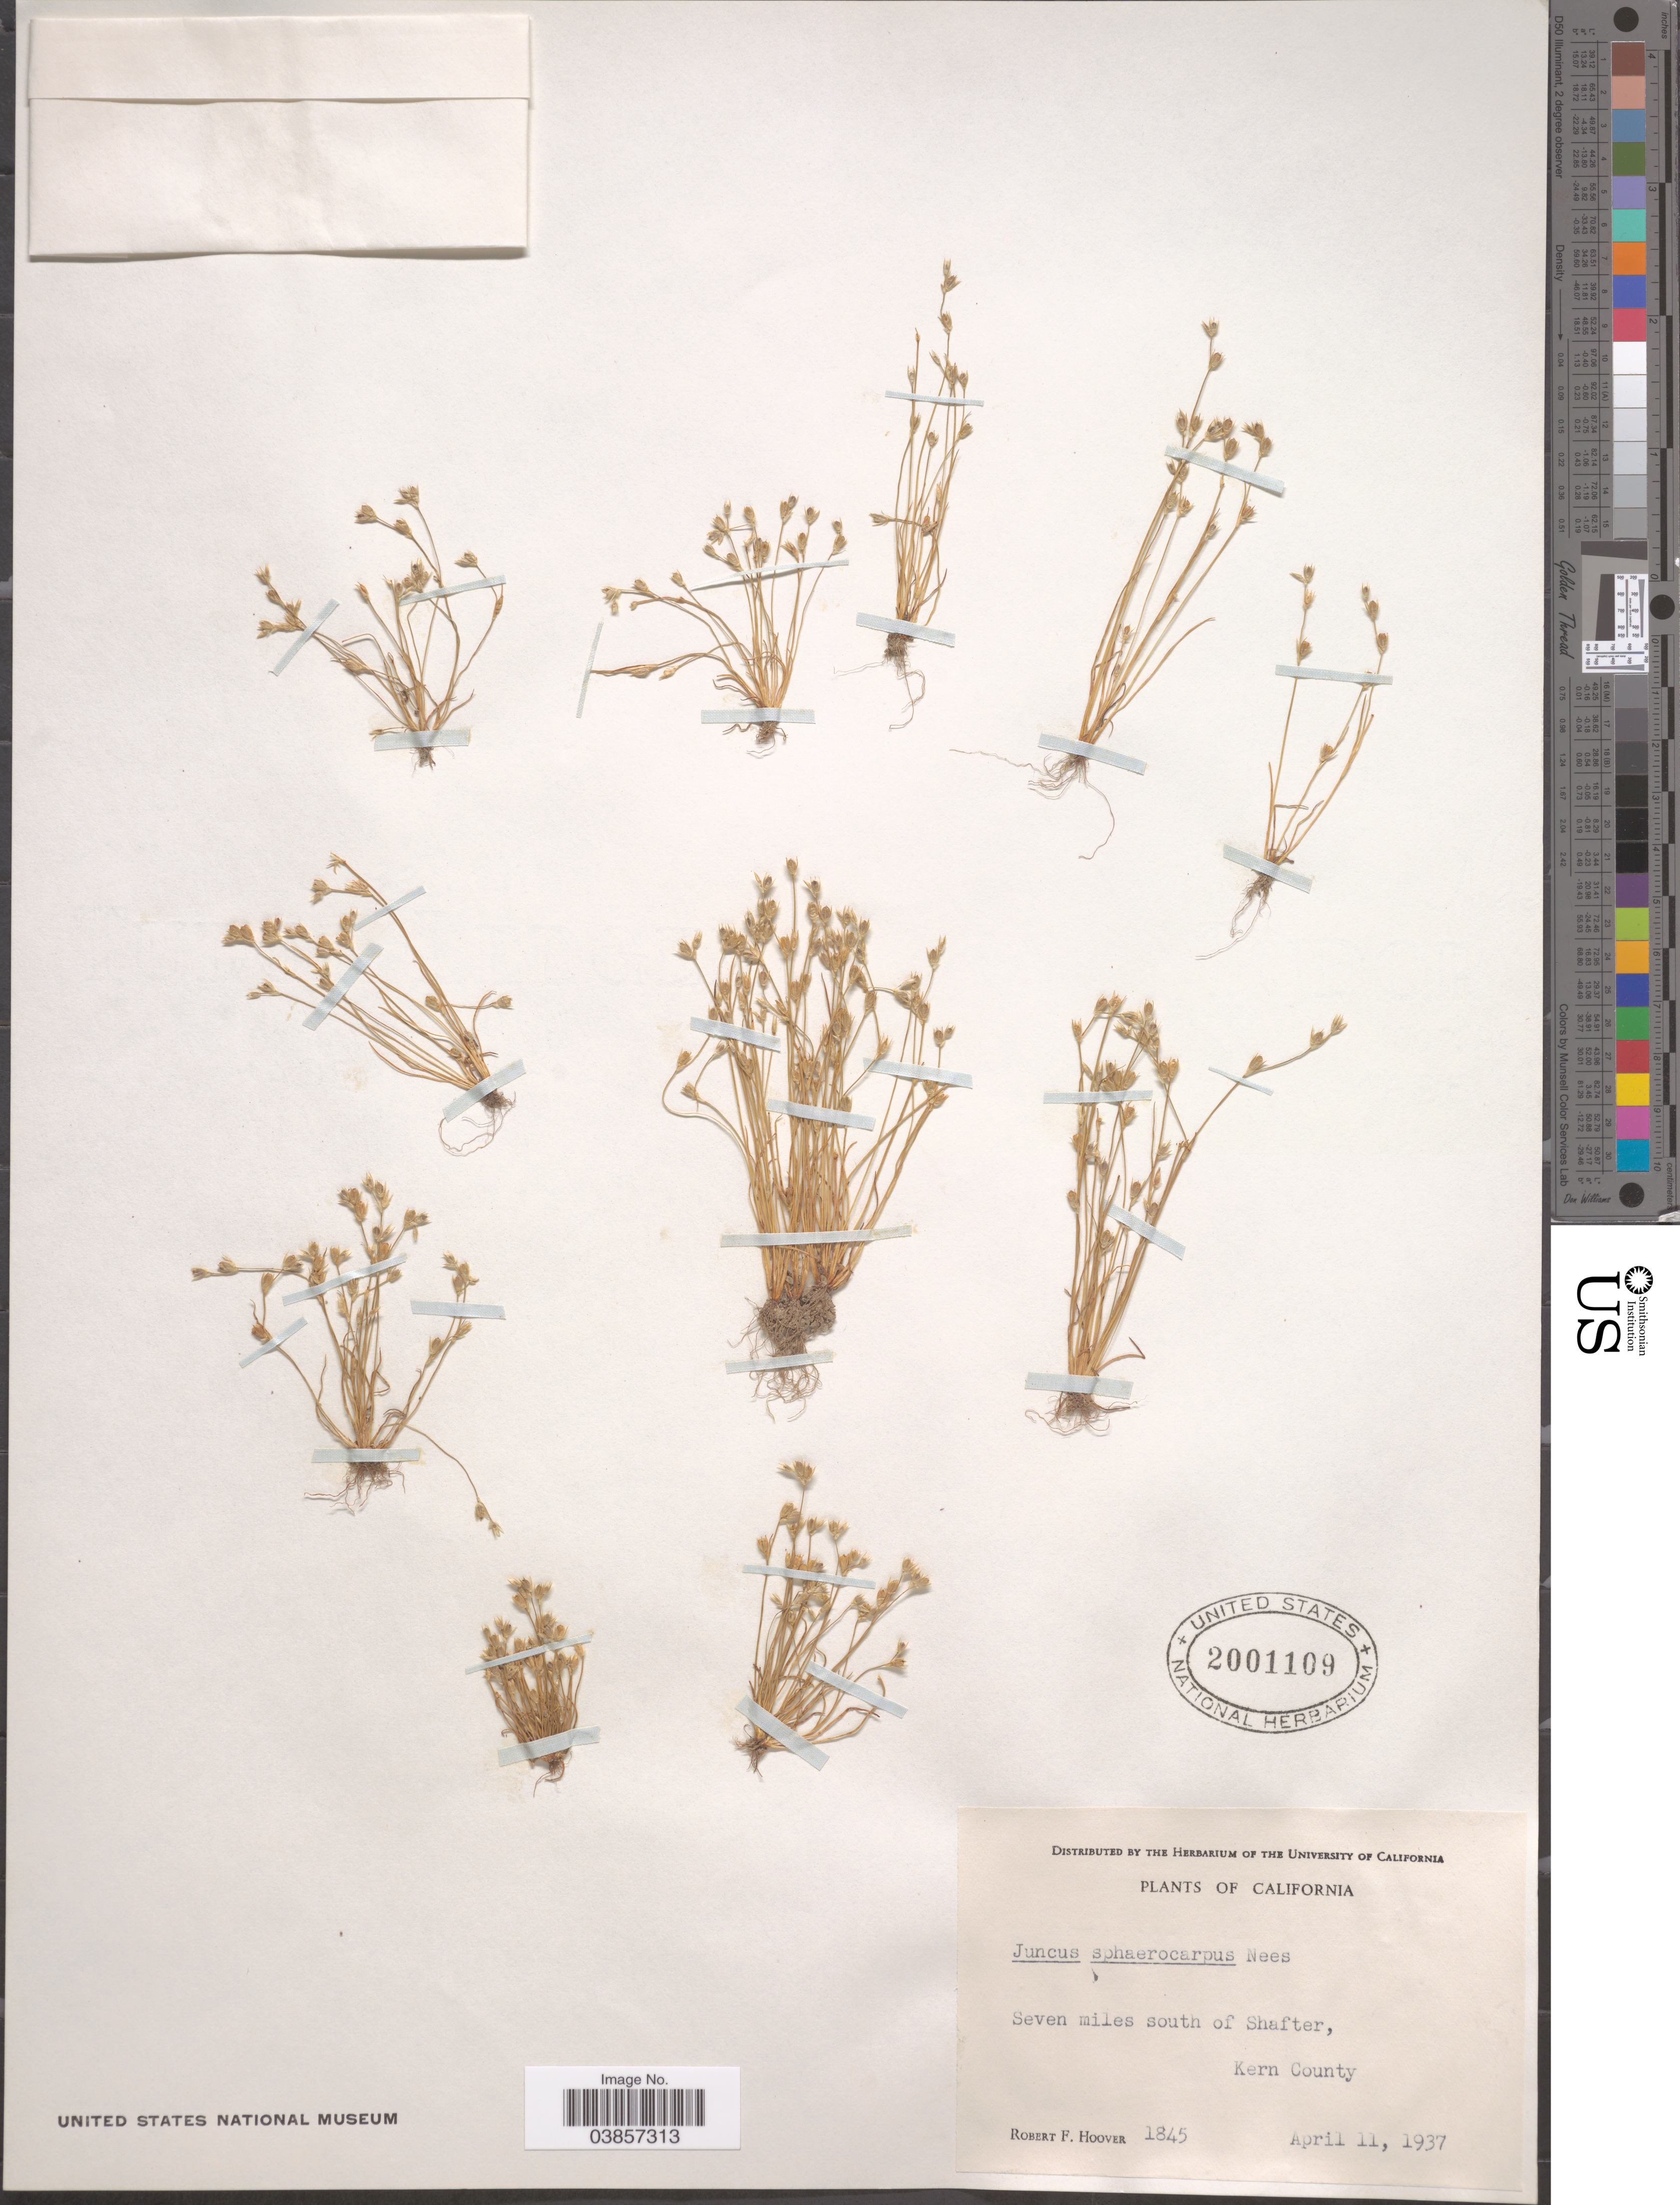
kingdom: Plantae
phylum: Tracheophyta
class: Liliopsida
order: Poales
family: Juncaceae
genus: Juncus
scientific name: Juncus sphaerocarpus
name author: Nees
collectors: R. F. Hoover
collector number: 1845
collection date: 1937-04-11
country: United States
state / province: California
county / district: Kern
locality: Seven miles south of Shafter, Kern County.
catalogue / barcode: US 2001109